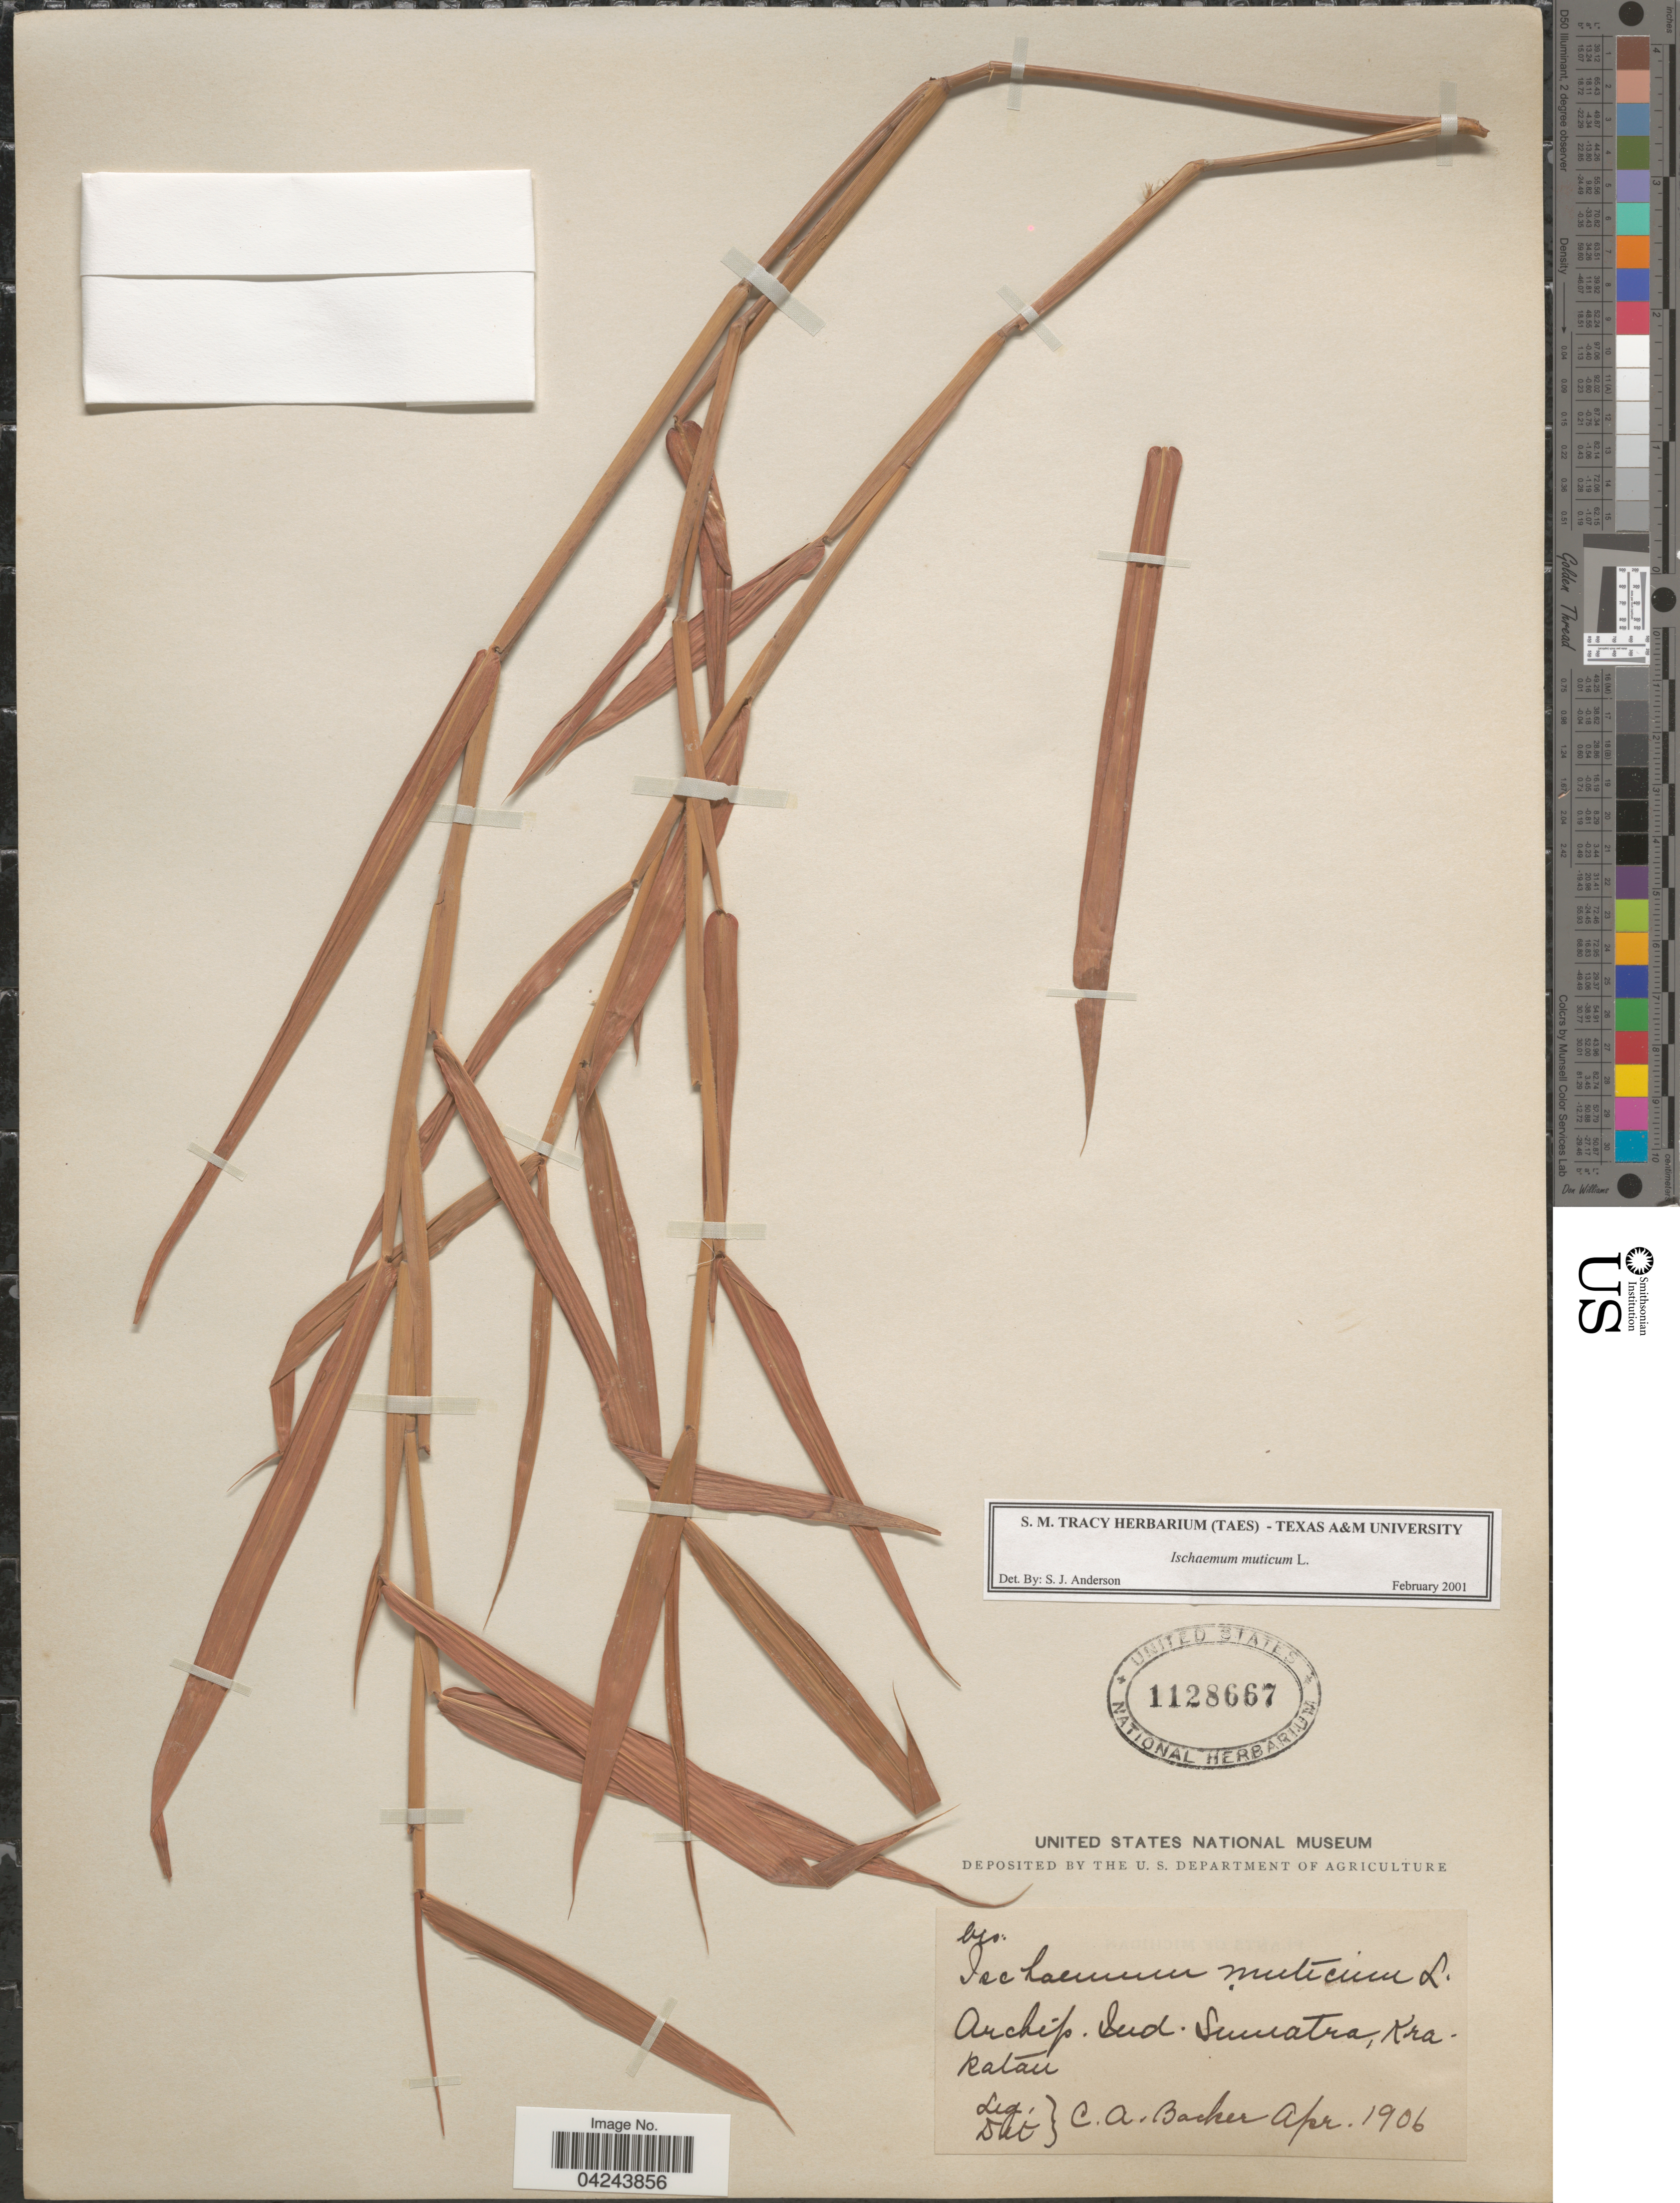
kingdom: Plantae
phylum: Tracheophyta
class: Liliopsida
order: Poales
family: Poaceae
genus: Ischaemum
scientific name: Ischaemum muticum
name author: L.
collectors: C. A. Backer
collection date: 1906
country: Indonesia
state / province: Sumatra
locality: Archip. Ind. Krakatau.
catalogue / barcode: US 1128667